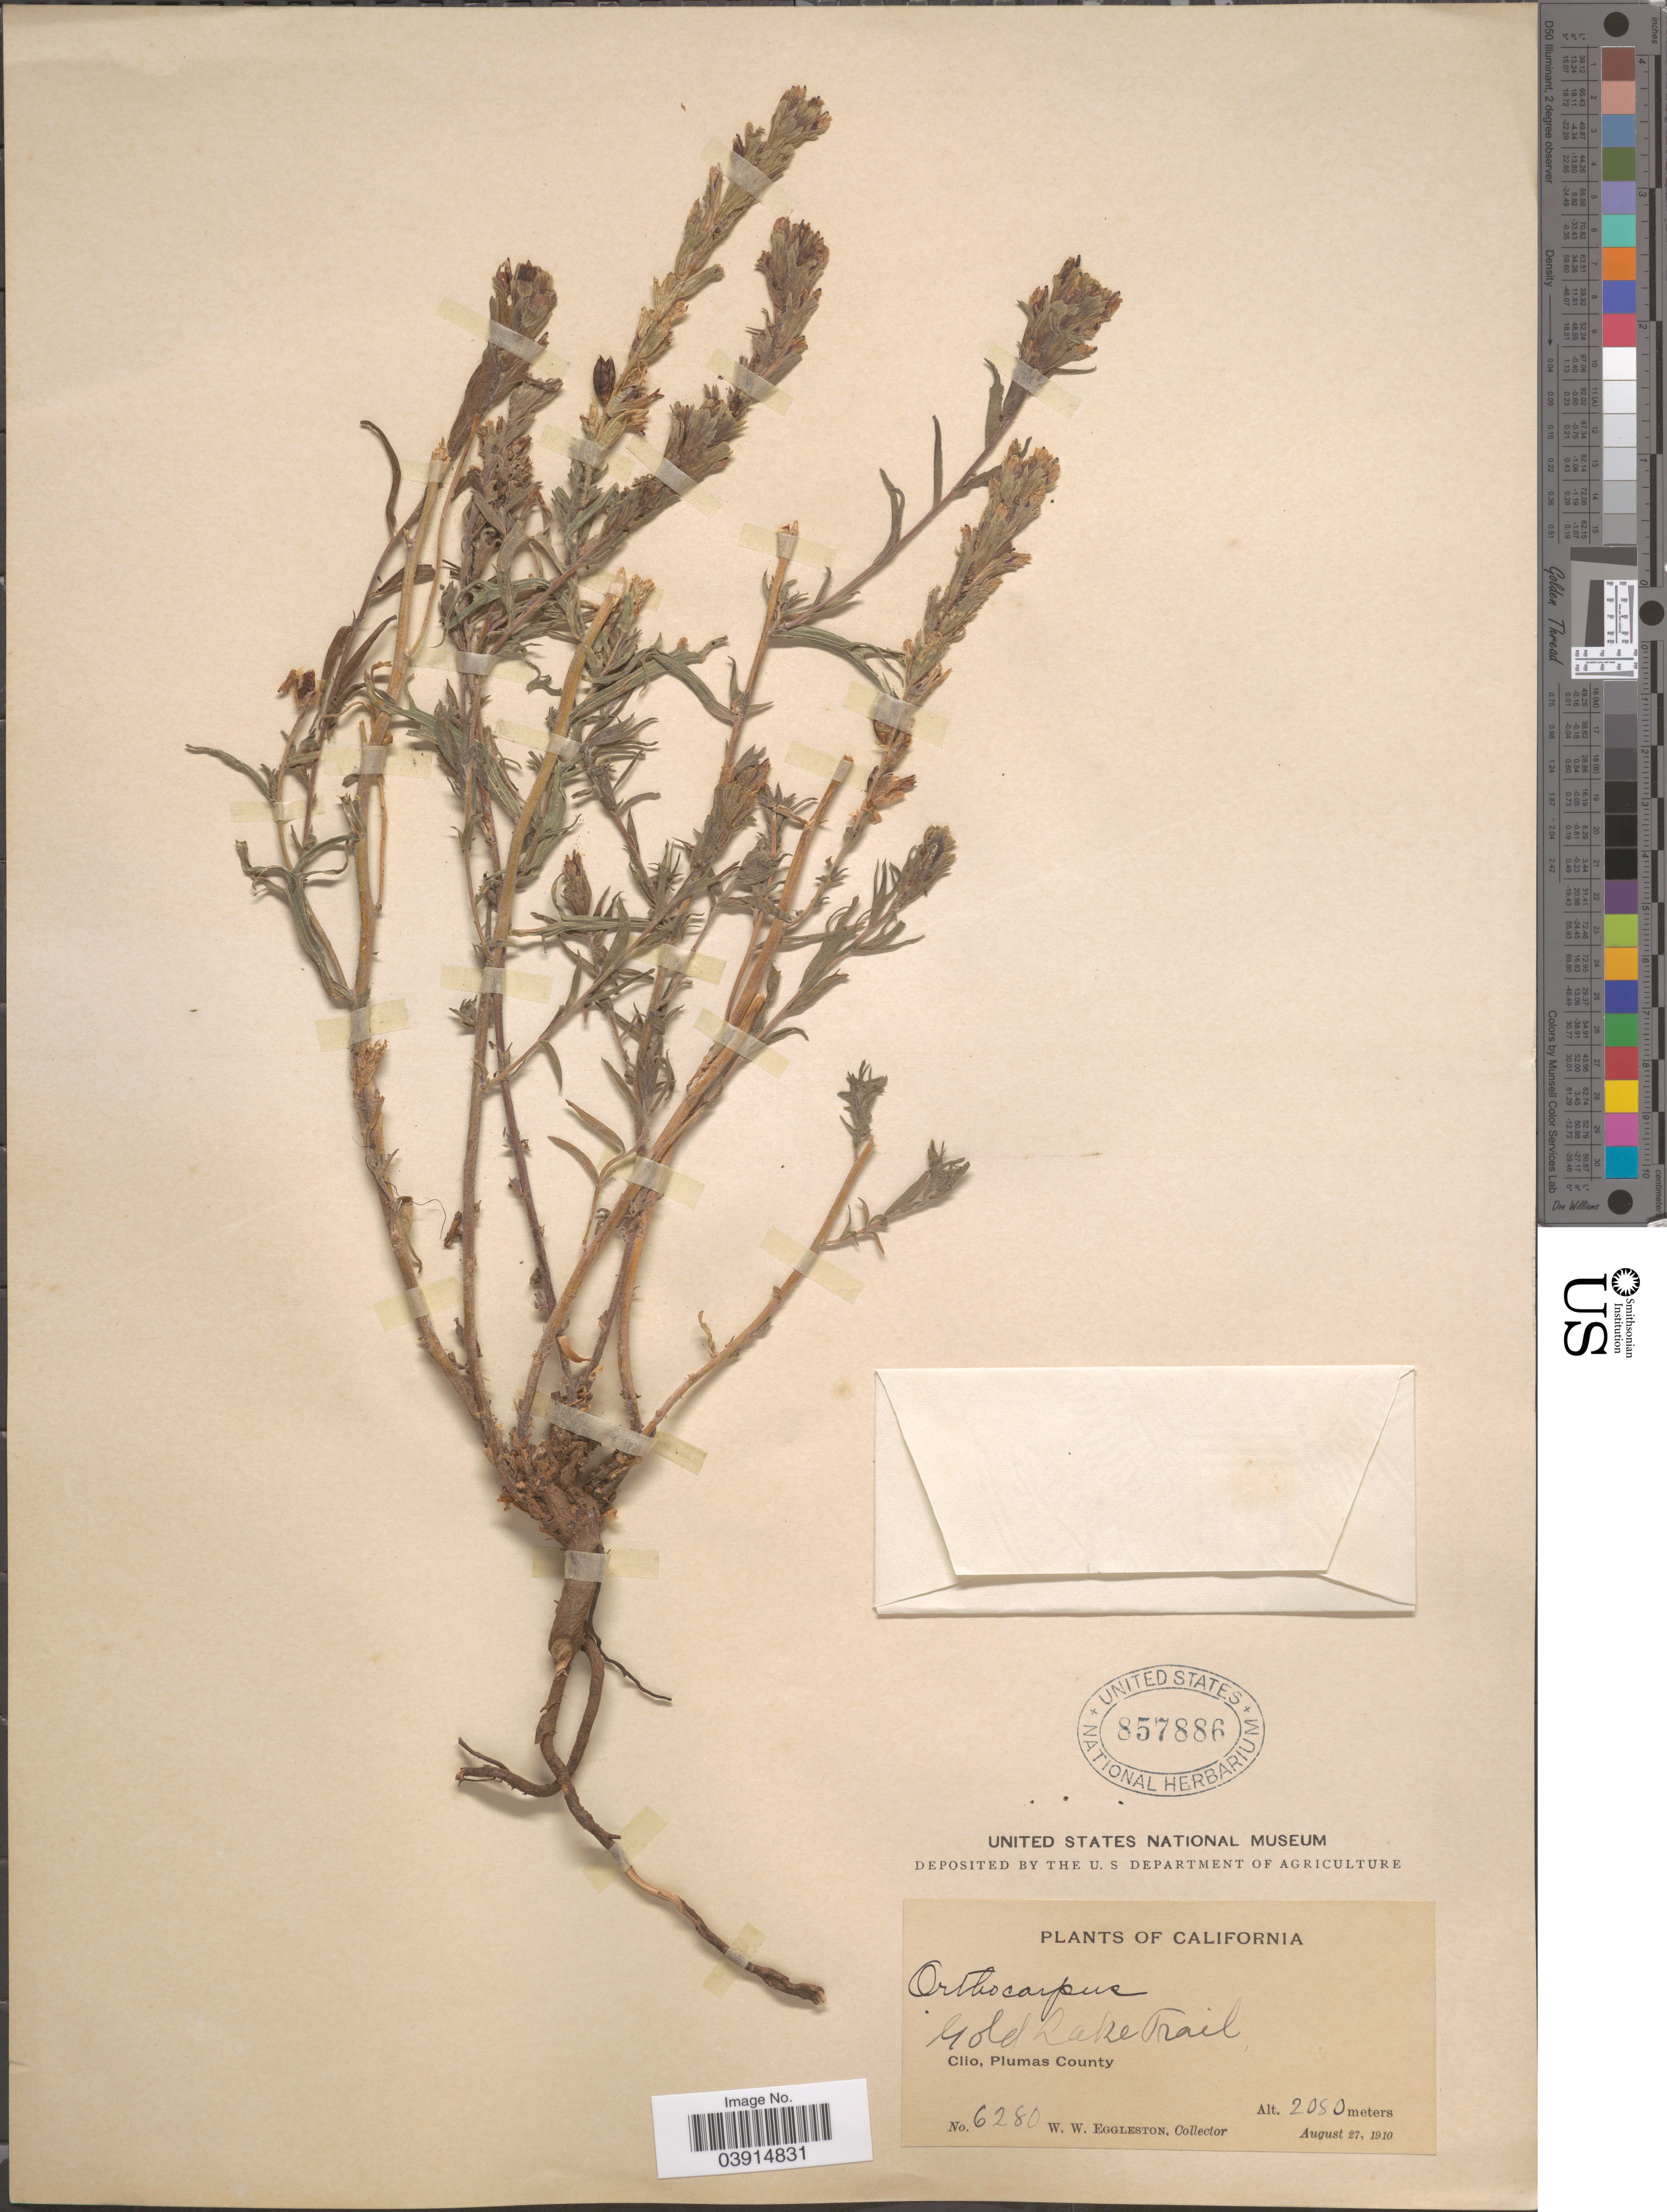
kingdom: Plantae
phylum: Tracheophyta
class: Magnoliopsida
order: Lamiales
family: Orobanchaceae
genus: Castilleja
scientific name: Castilleja sp.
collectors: W. W. Eggleston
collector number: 6280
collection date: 1910-07-27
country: United States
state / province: California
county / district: Plumas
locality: Gold Lake Trail. Clio, Plumas County.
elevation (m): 2080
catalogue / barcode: US 857886